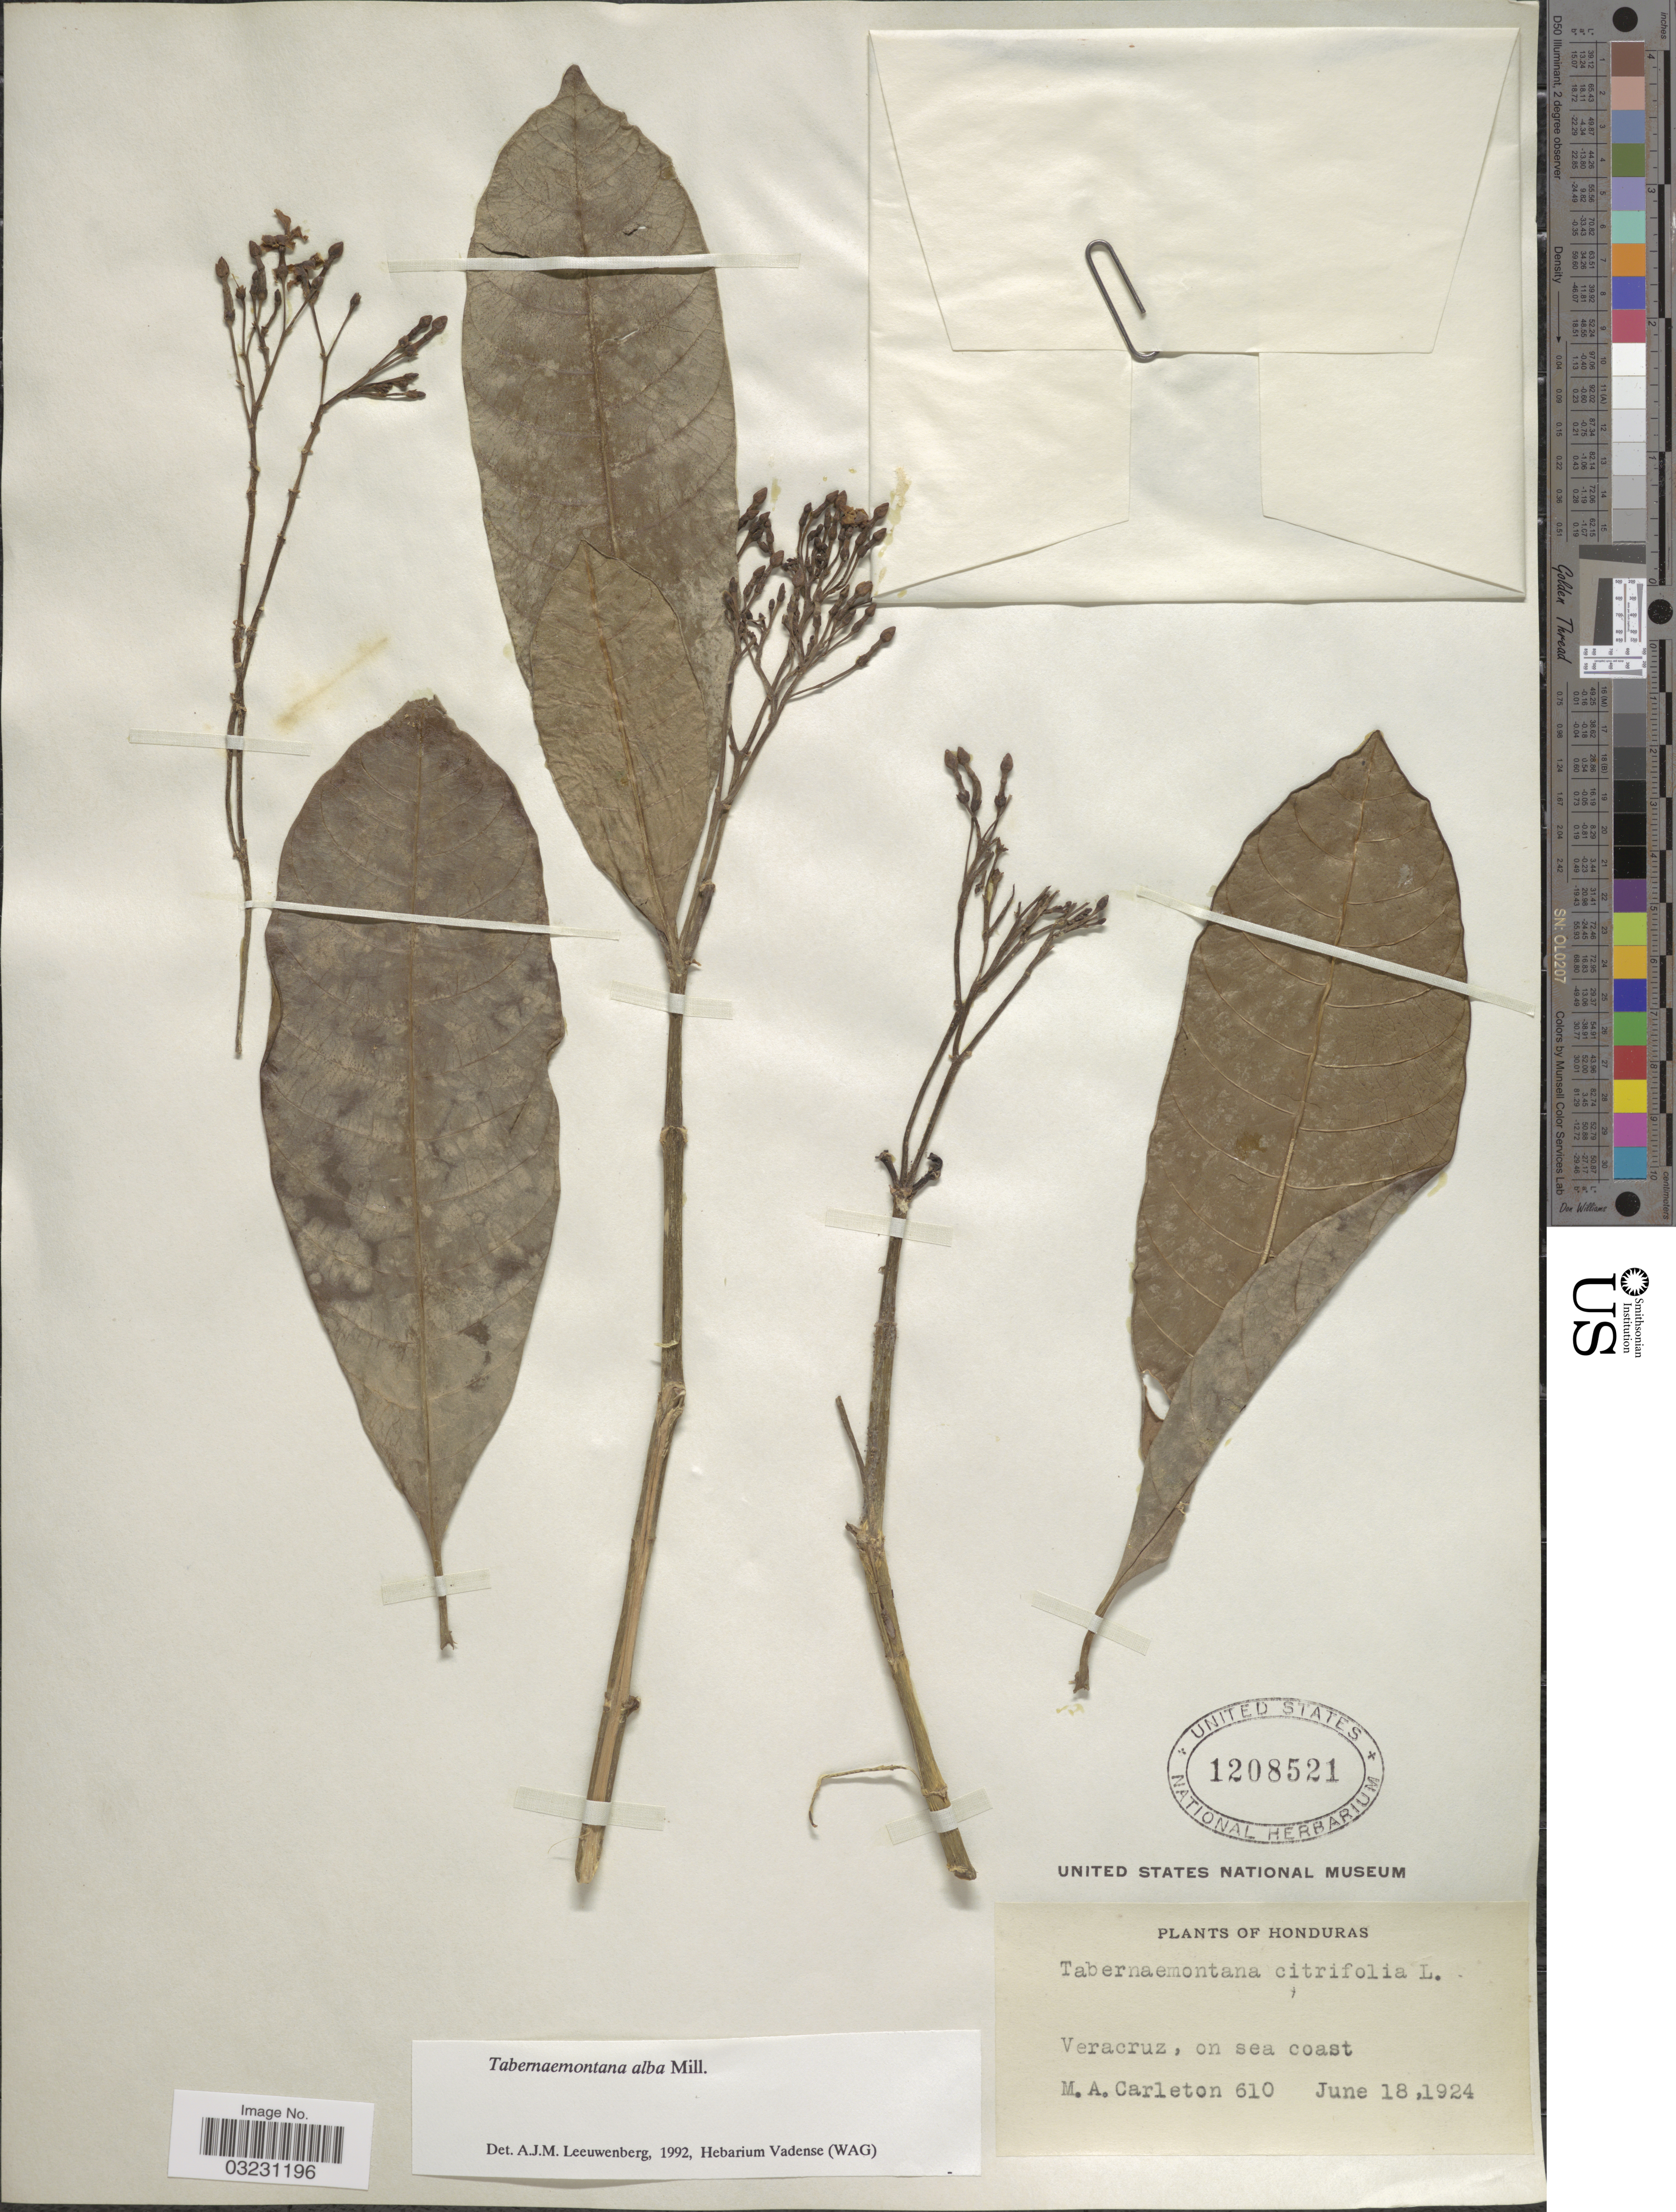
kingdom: Plantae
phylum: Tracheophyta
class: Magnoliopsida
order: Gentianales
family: Apocynaceae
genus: Tabernaemontana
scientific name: Tabernaemontana alba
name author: Mill.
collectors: M. A. Carleton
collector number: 610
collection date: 1924-06-18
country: Honduras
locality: Veracruz, on sea coast.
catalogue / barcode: US 1208521